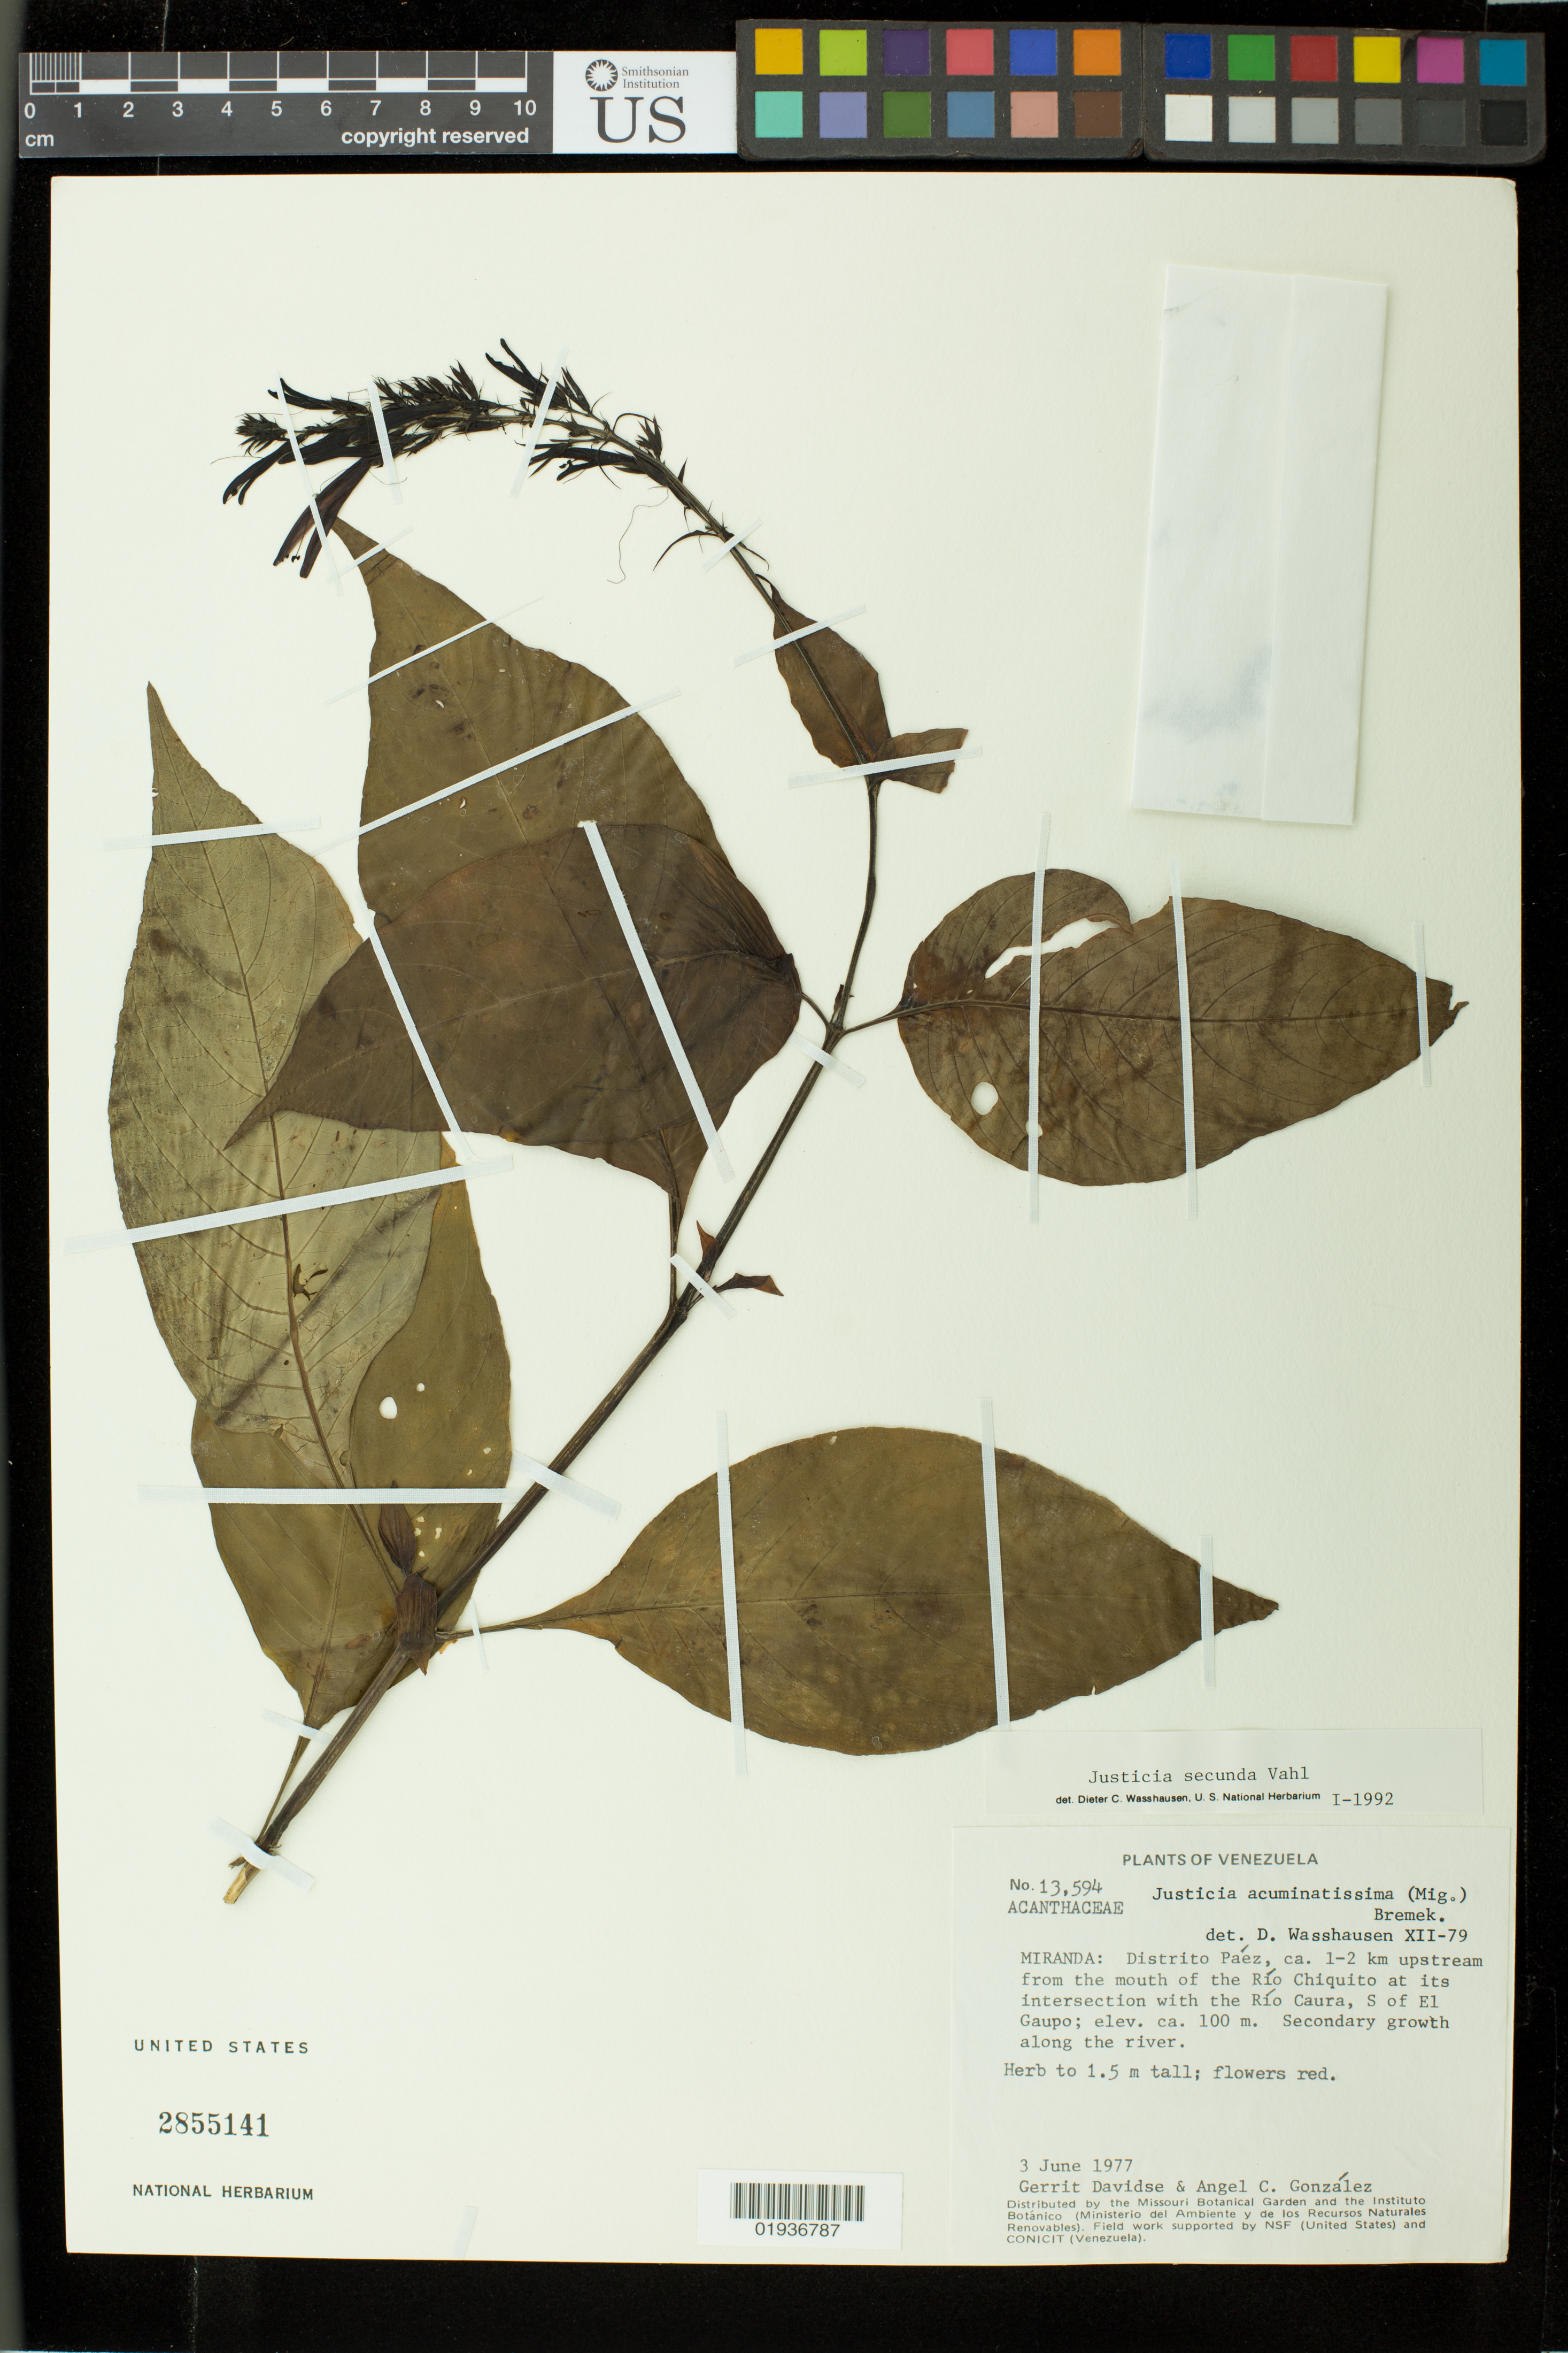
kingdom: Plantae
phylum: Tracheophyta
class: Magnoliopsida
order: Lamiales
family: Acanthaceae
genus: Justicia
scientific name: Justicia secunda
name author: Vahl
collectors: G. Davidse & A. C. González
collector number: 13,594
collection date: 1977-06-03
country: Venezuela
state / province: Miranda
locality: Distrito Paez, 1-2 km upstream from the mouth of the Rio Chiquito at its intersection with the Rio Caura, S of El Guapo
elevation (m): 100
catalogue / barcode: US 2855141